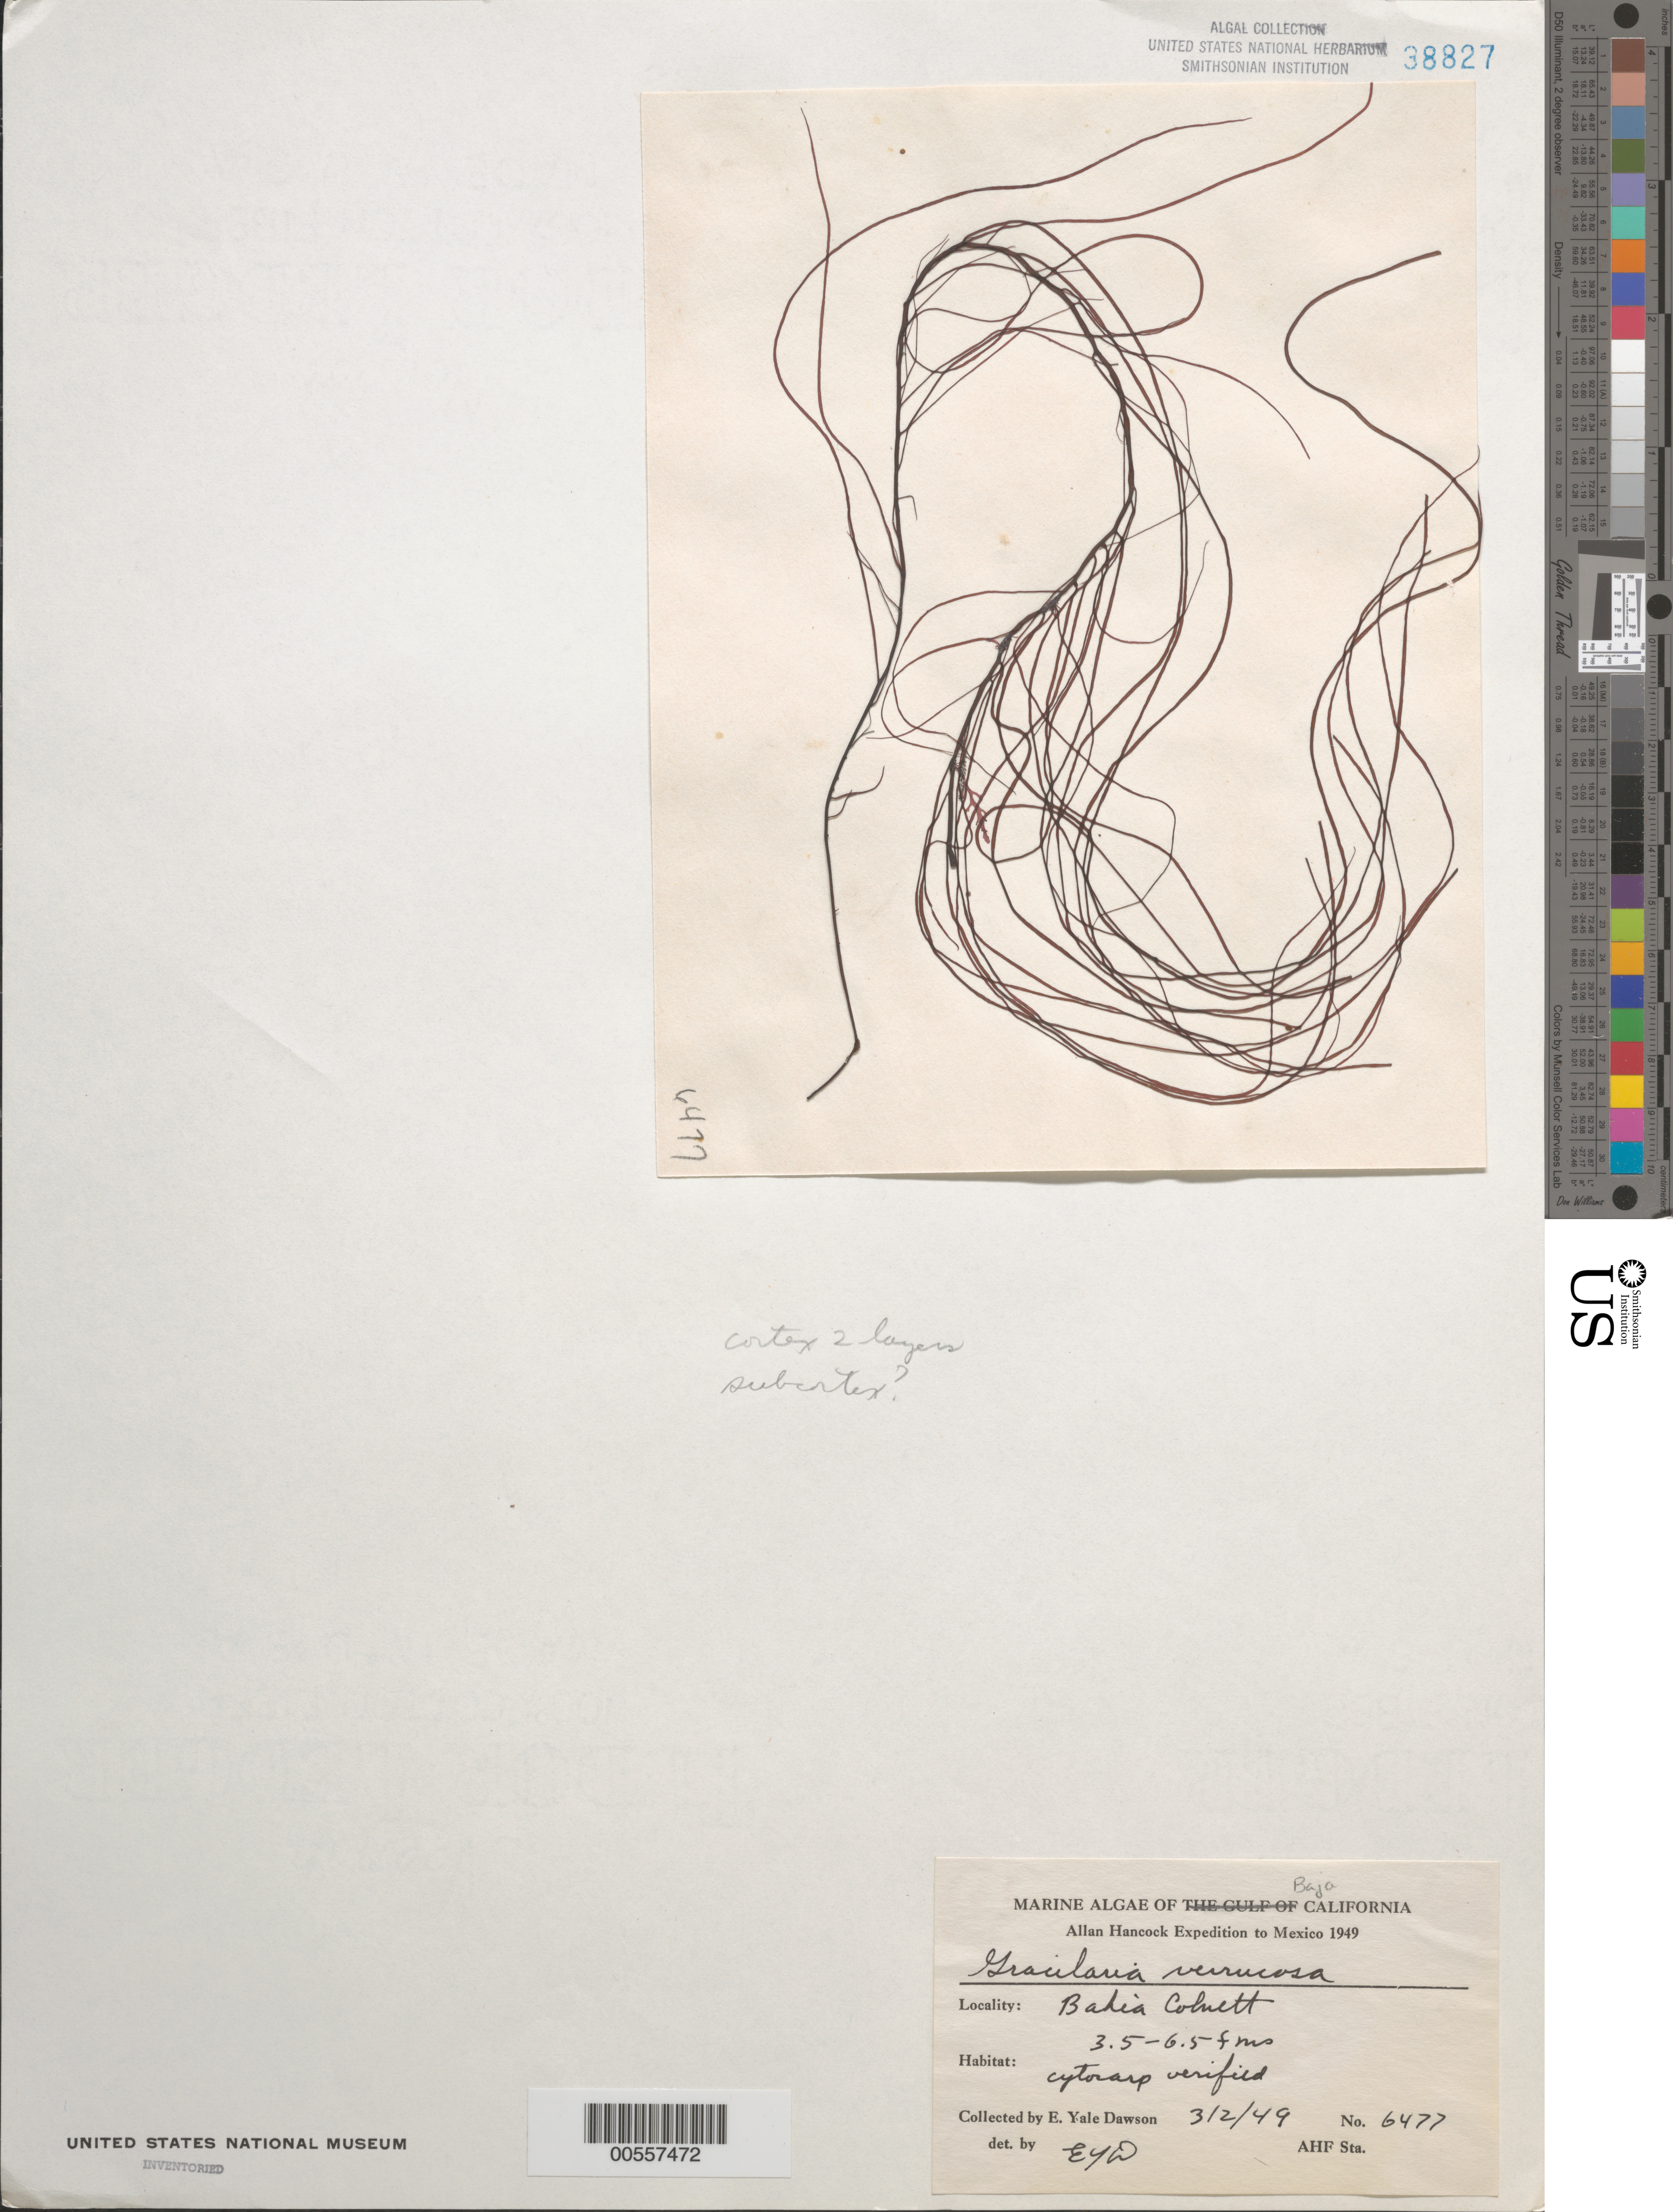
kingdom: Plantae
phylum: Rhodophyta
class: Florideophyceae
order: Gracilariales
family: Gracilariaceae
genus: Gracilariopsis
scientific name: Gracilariopsis longissima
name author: (S.G. Gmel.) Steentoft et al.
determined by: Algae name updating Project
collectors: E. Y. Dawson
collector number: EYD 6477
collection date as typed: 02 Mar 1949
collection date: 1949-03-02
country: Mexico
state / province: Baja California Norte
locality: Bahia Colnett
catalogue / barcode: US 38827